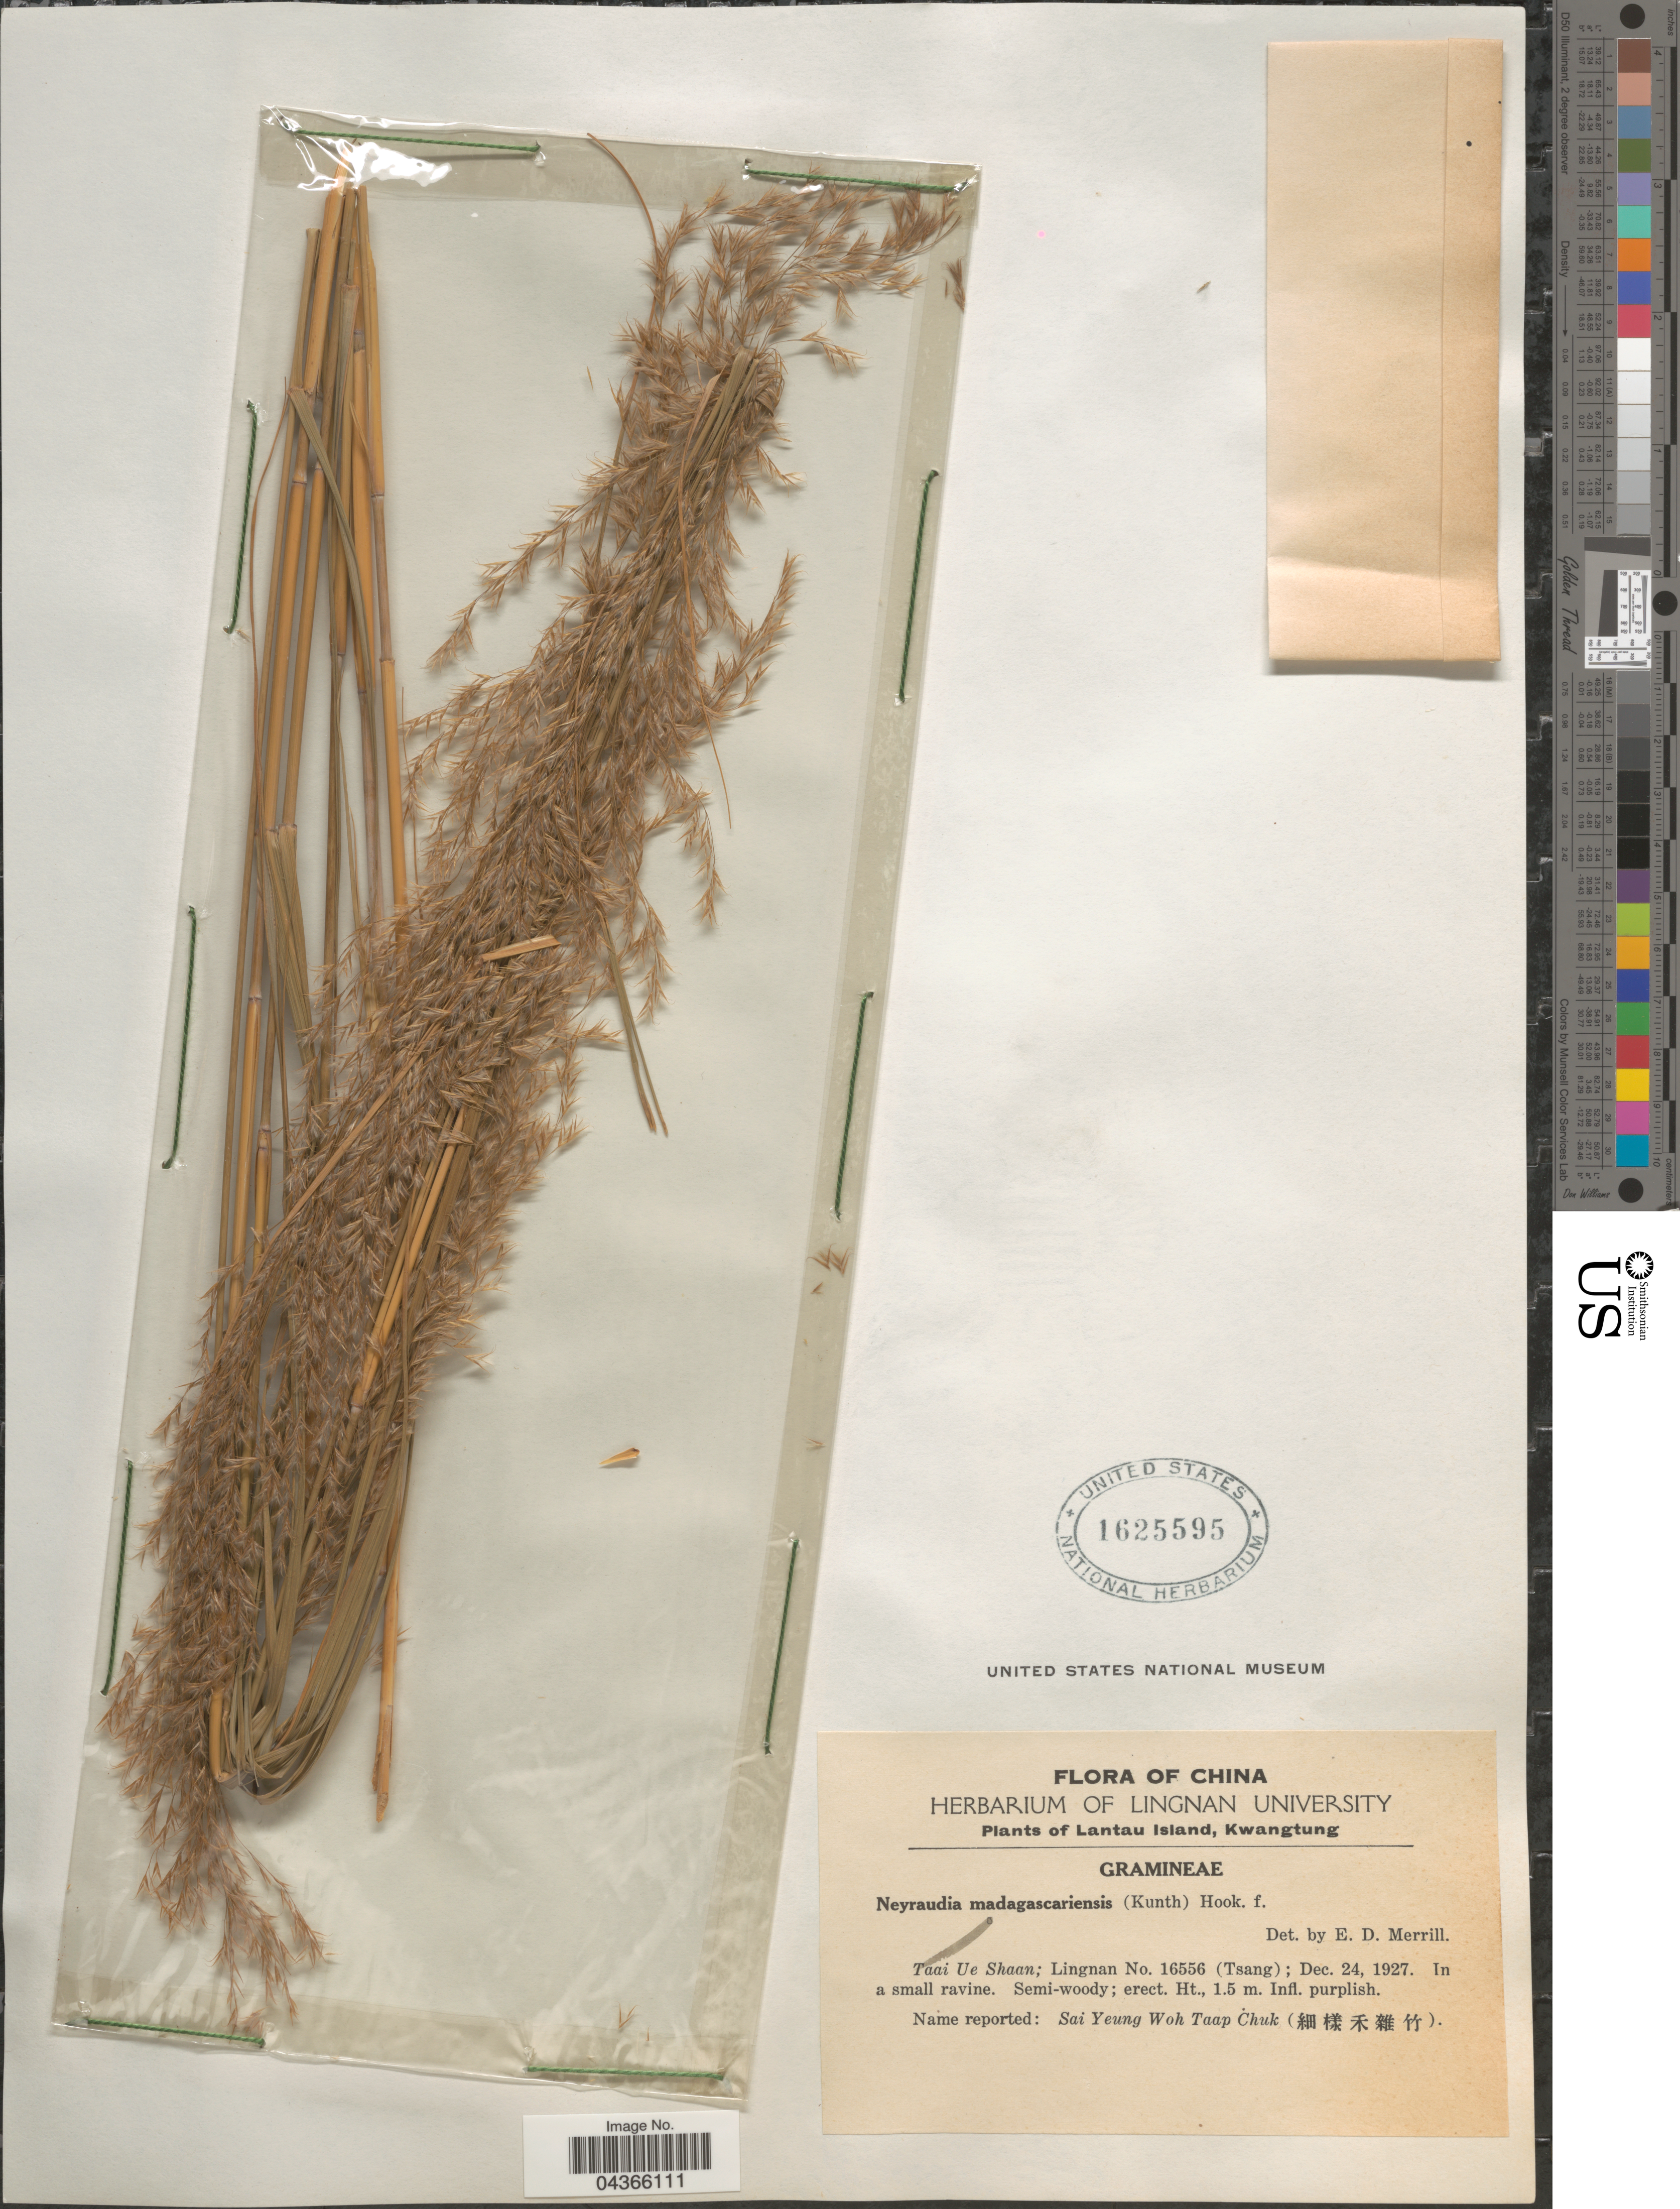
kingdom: Plantae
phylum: Tracheophyta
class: Liliopsida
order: Poales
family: Poaceae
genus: Neyraudia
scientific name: Neyraudia arundinacea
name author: (L.) Henr.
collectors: -. T'sang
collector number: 16556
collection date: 1927-12-24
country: China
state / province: Guangdong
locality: Lantau Island, Kwangtung. Taai Ue Shaan.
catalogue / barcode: US 1625595